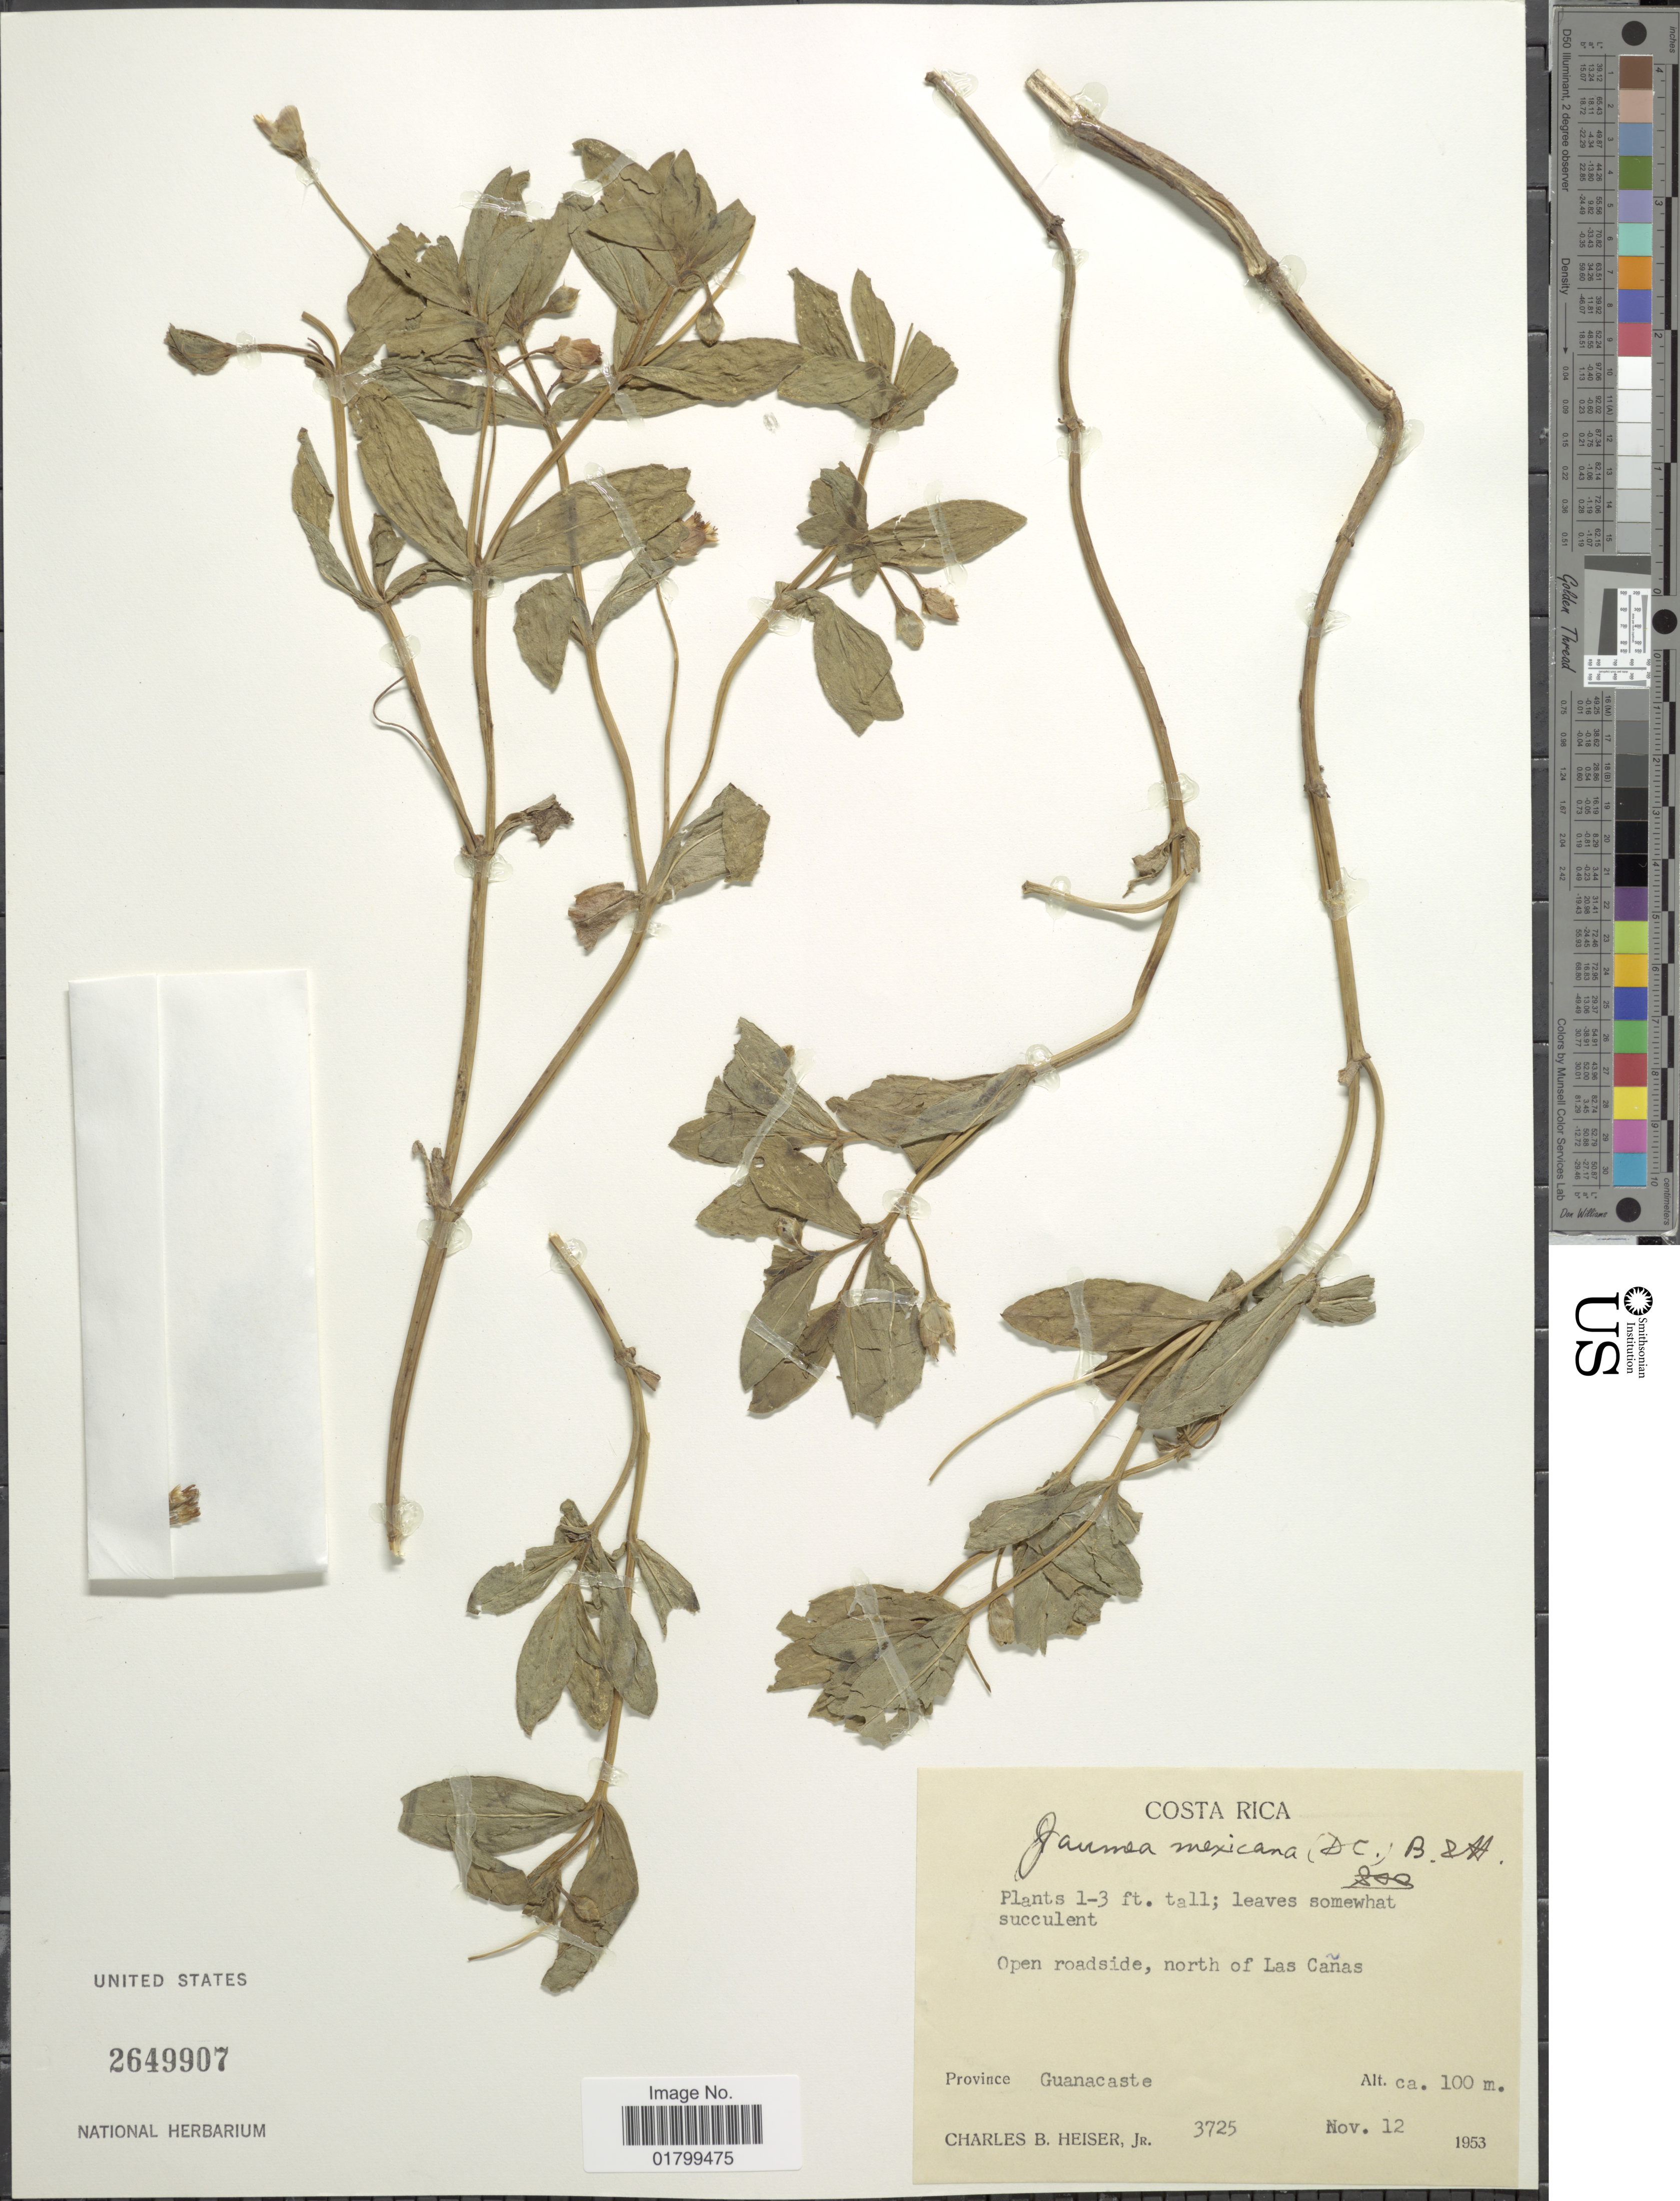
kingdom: Plantae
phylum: Tracheophyta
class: Magnoliopsida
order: Asterales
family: Asteraceae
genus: Espejoa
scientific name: Espejoa mexicana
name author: DC.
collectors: C. B. Heiser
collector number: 3725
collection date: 1953-11-12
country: Costa Rica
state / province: Guanacaste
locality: Open roadside, north of Las Canas, Province Guanacaste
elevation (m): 100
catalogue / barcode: US 2649907